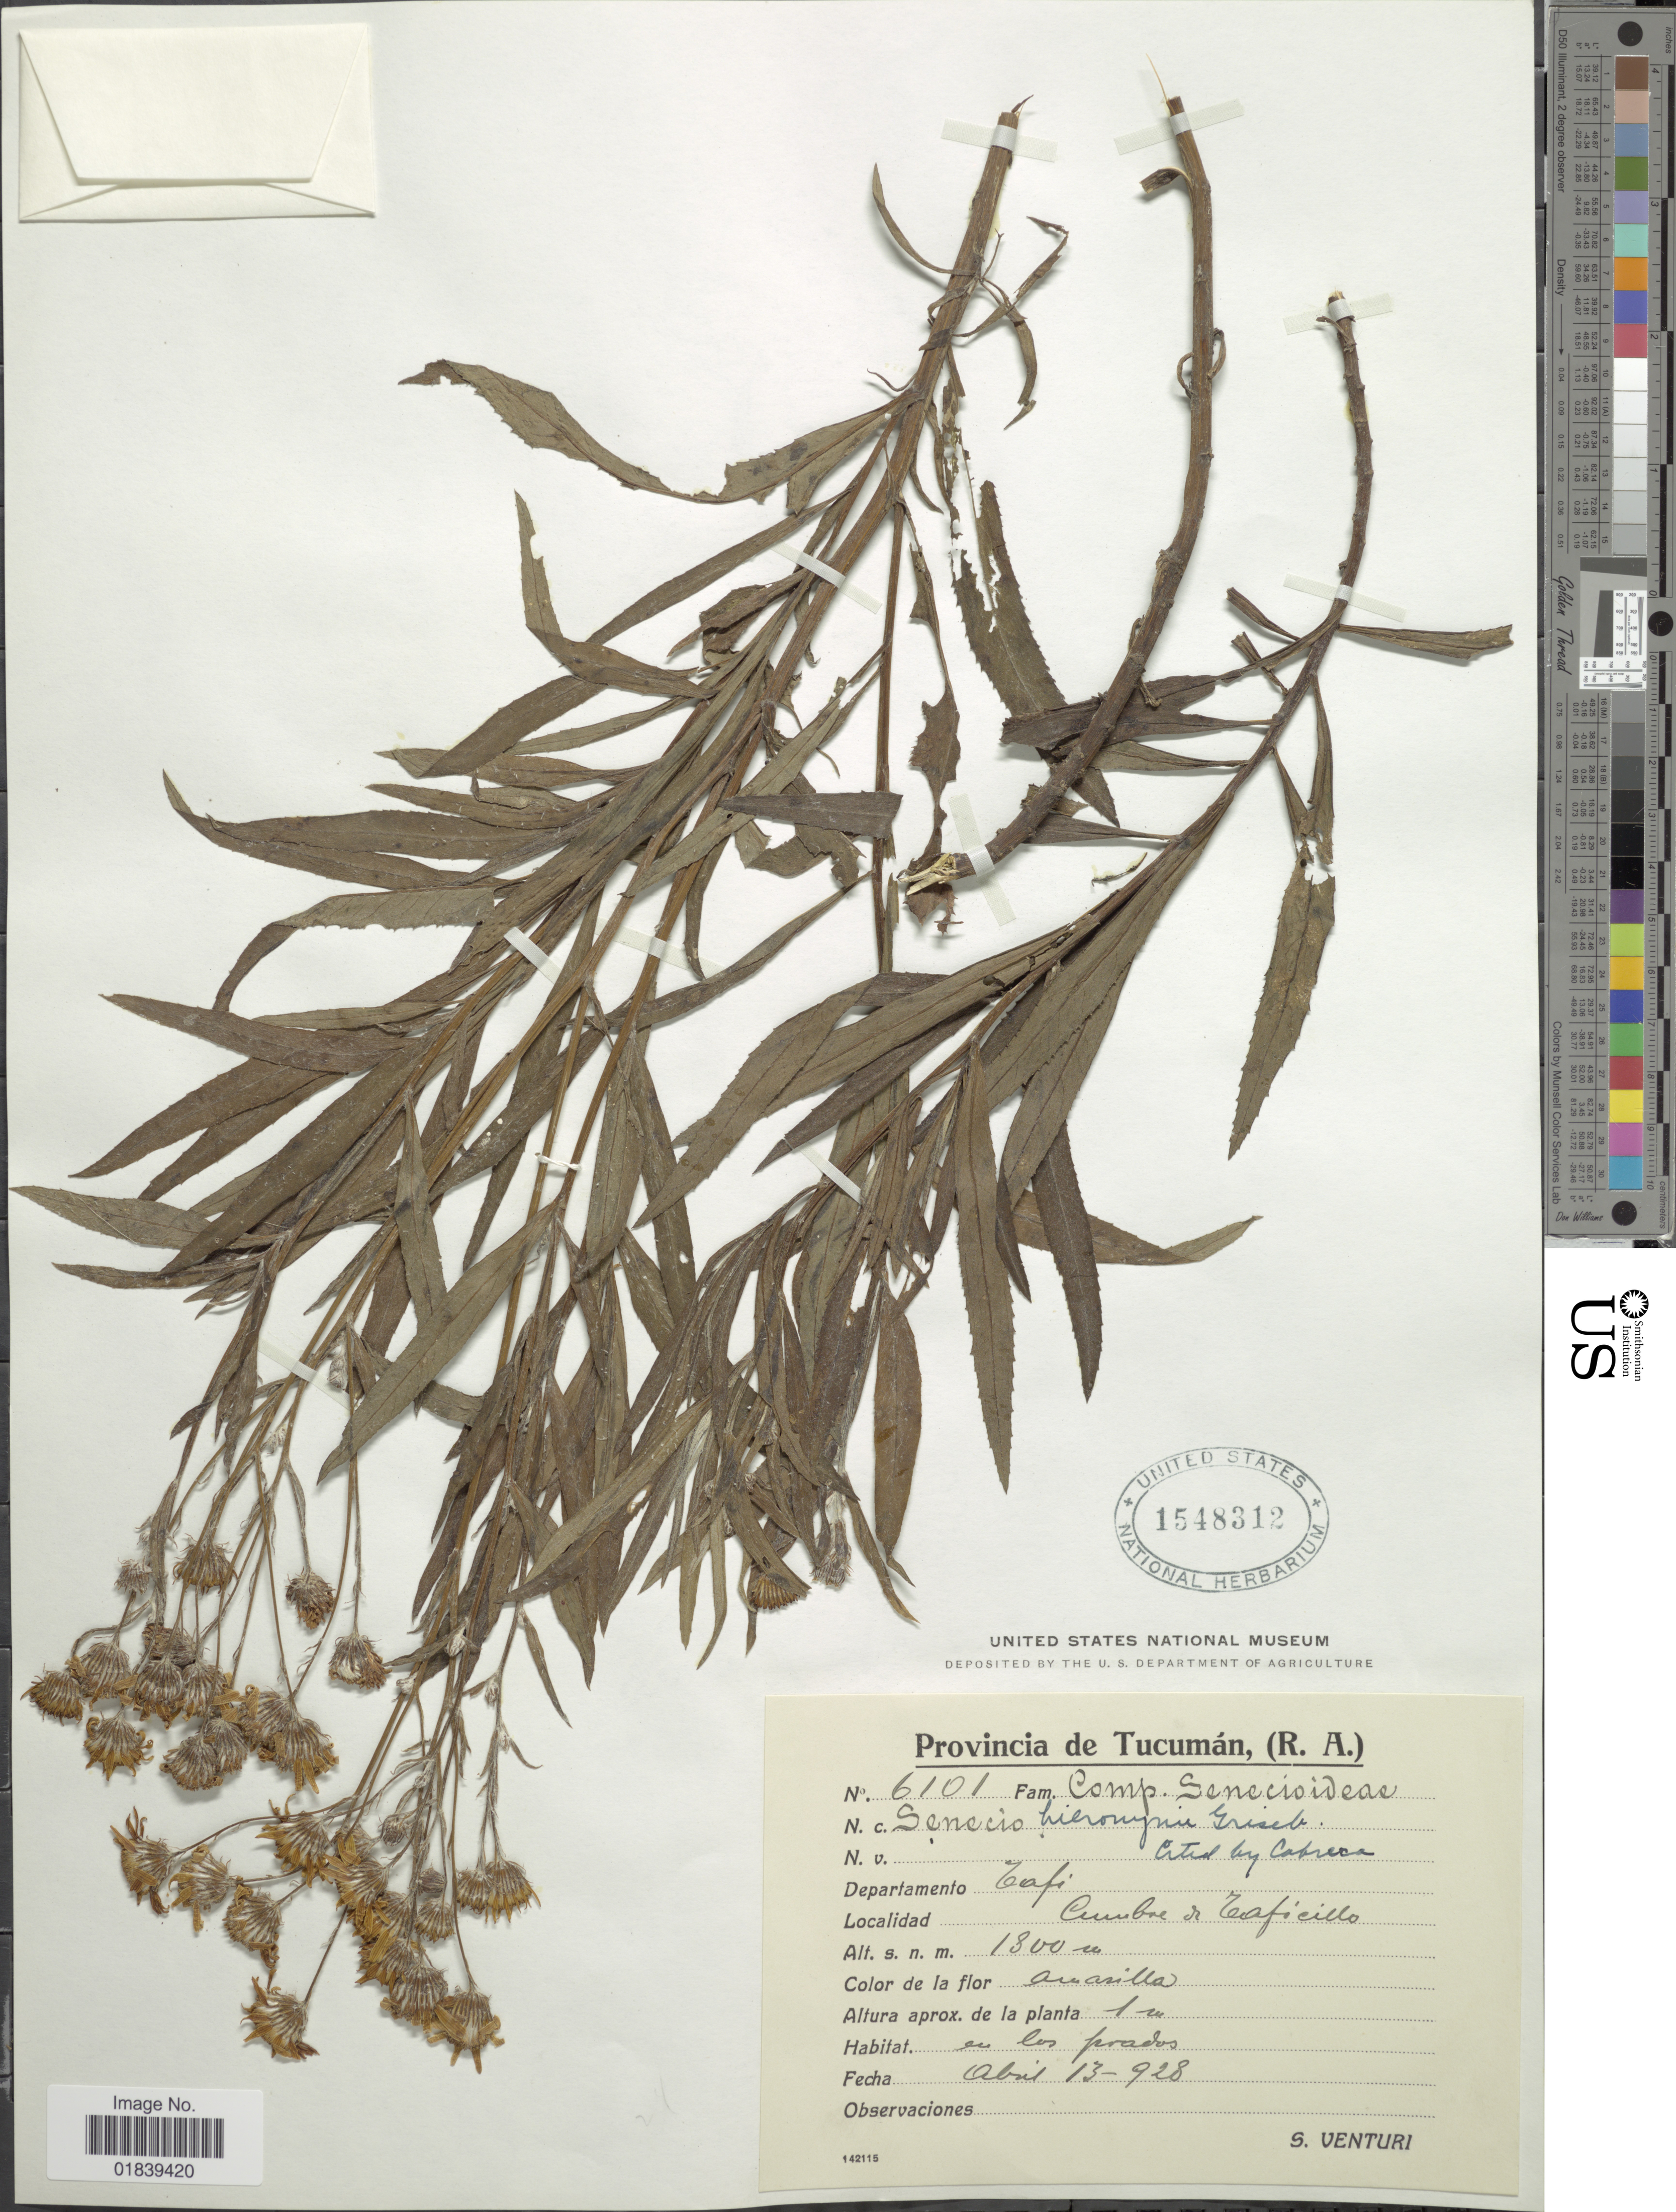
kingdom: Plantae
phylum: Tracheophyta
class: Magnoliopsida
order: Asterales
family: Asteraceae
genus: Senecio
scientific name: Senecio hieronymi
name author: Griseb.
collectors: S. Venturi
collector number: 6101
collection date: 1928-04-13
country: Argentina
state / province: Tucuman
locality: Departamento Tafi, Cumbre de Taficillo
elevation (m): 1800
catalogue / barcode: US 1548312